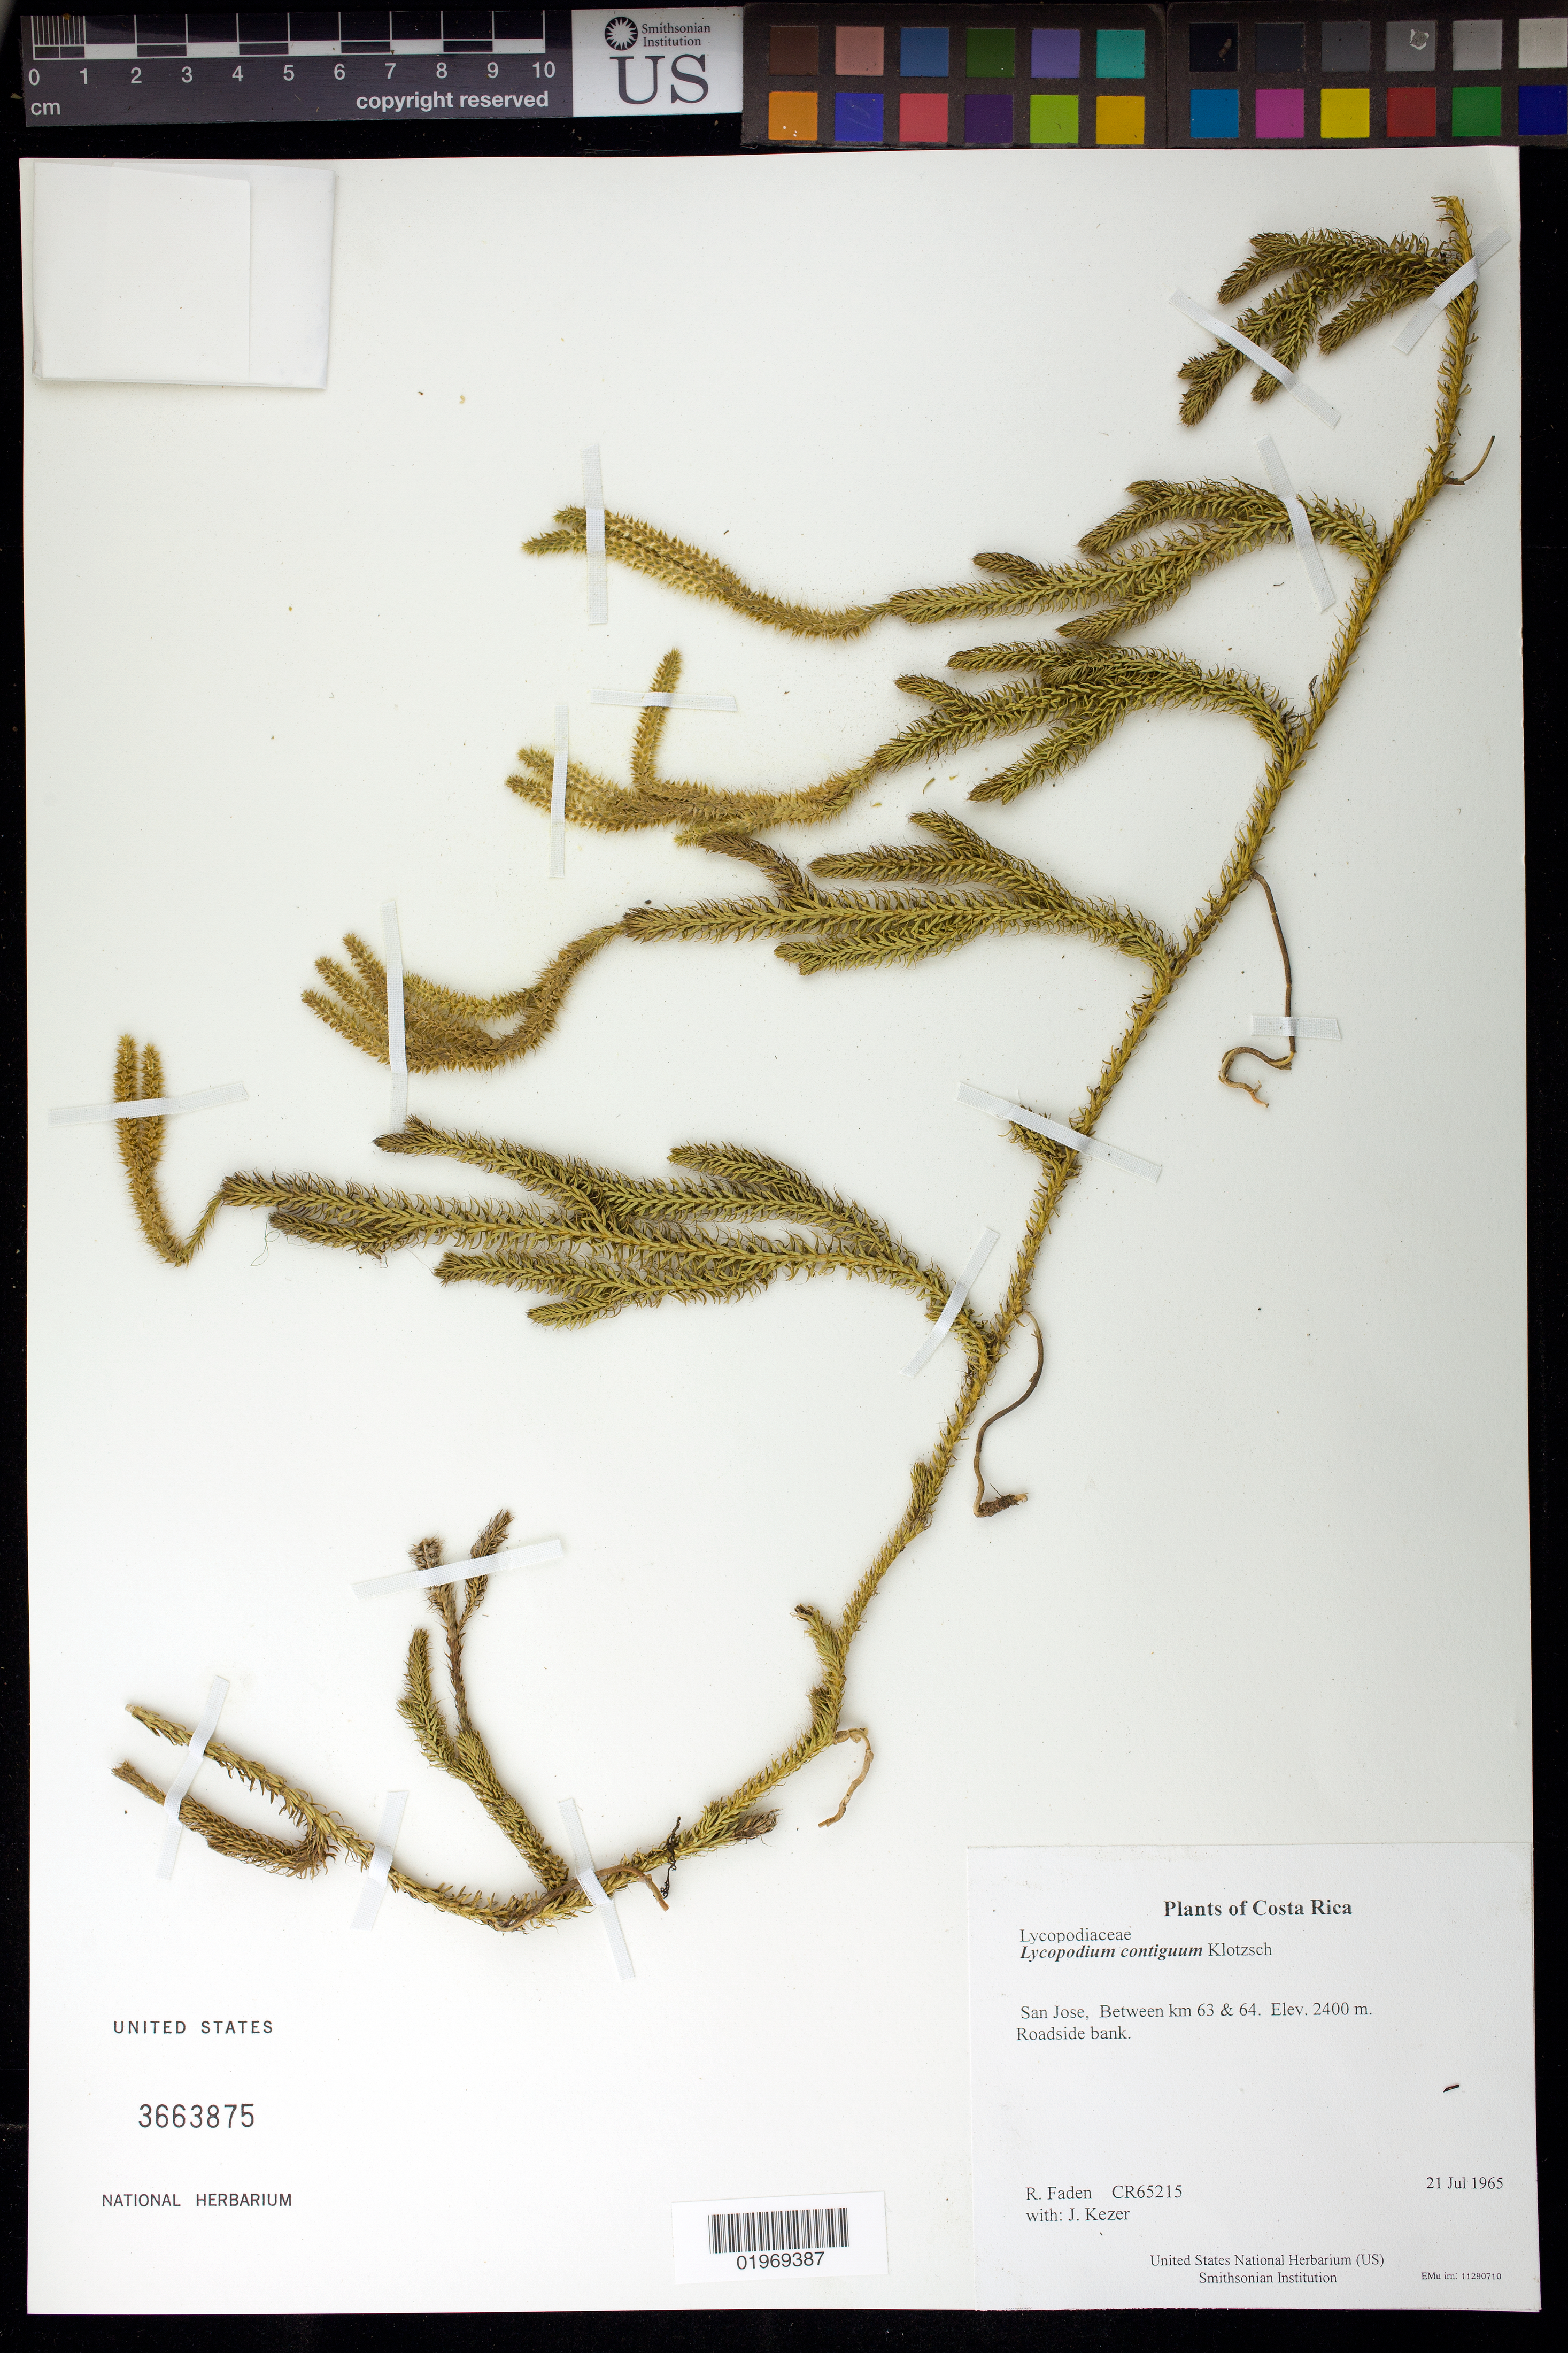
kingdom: Plantae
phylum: Tracheophyta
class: Lycopodiopsida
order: Lycopodiales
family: Lycopodiaceae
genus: Lycopodium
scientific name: Lycopodium clavatum subsp. contiguum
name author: (Klotzsch) B. Øllg.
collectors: R. B. Faden & J. Kezer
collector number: CR65215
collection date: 1965-07-21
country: Costa Rica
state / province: San Jose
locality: Between km 63 & 64.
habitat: Roadside bank.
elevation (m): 2400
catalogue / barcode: US 3663875